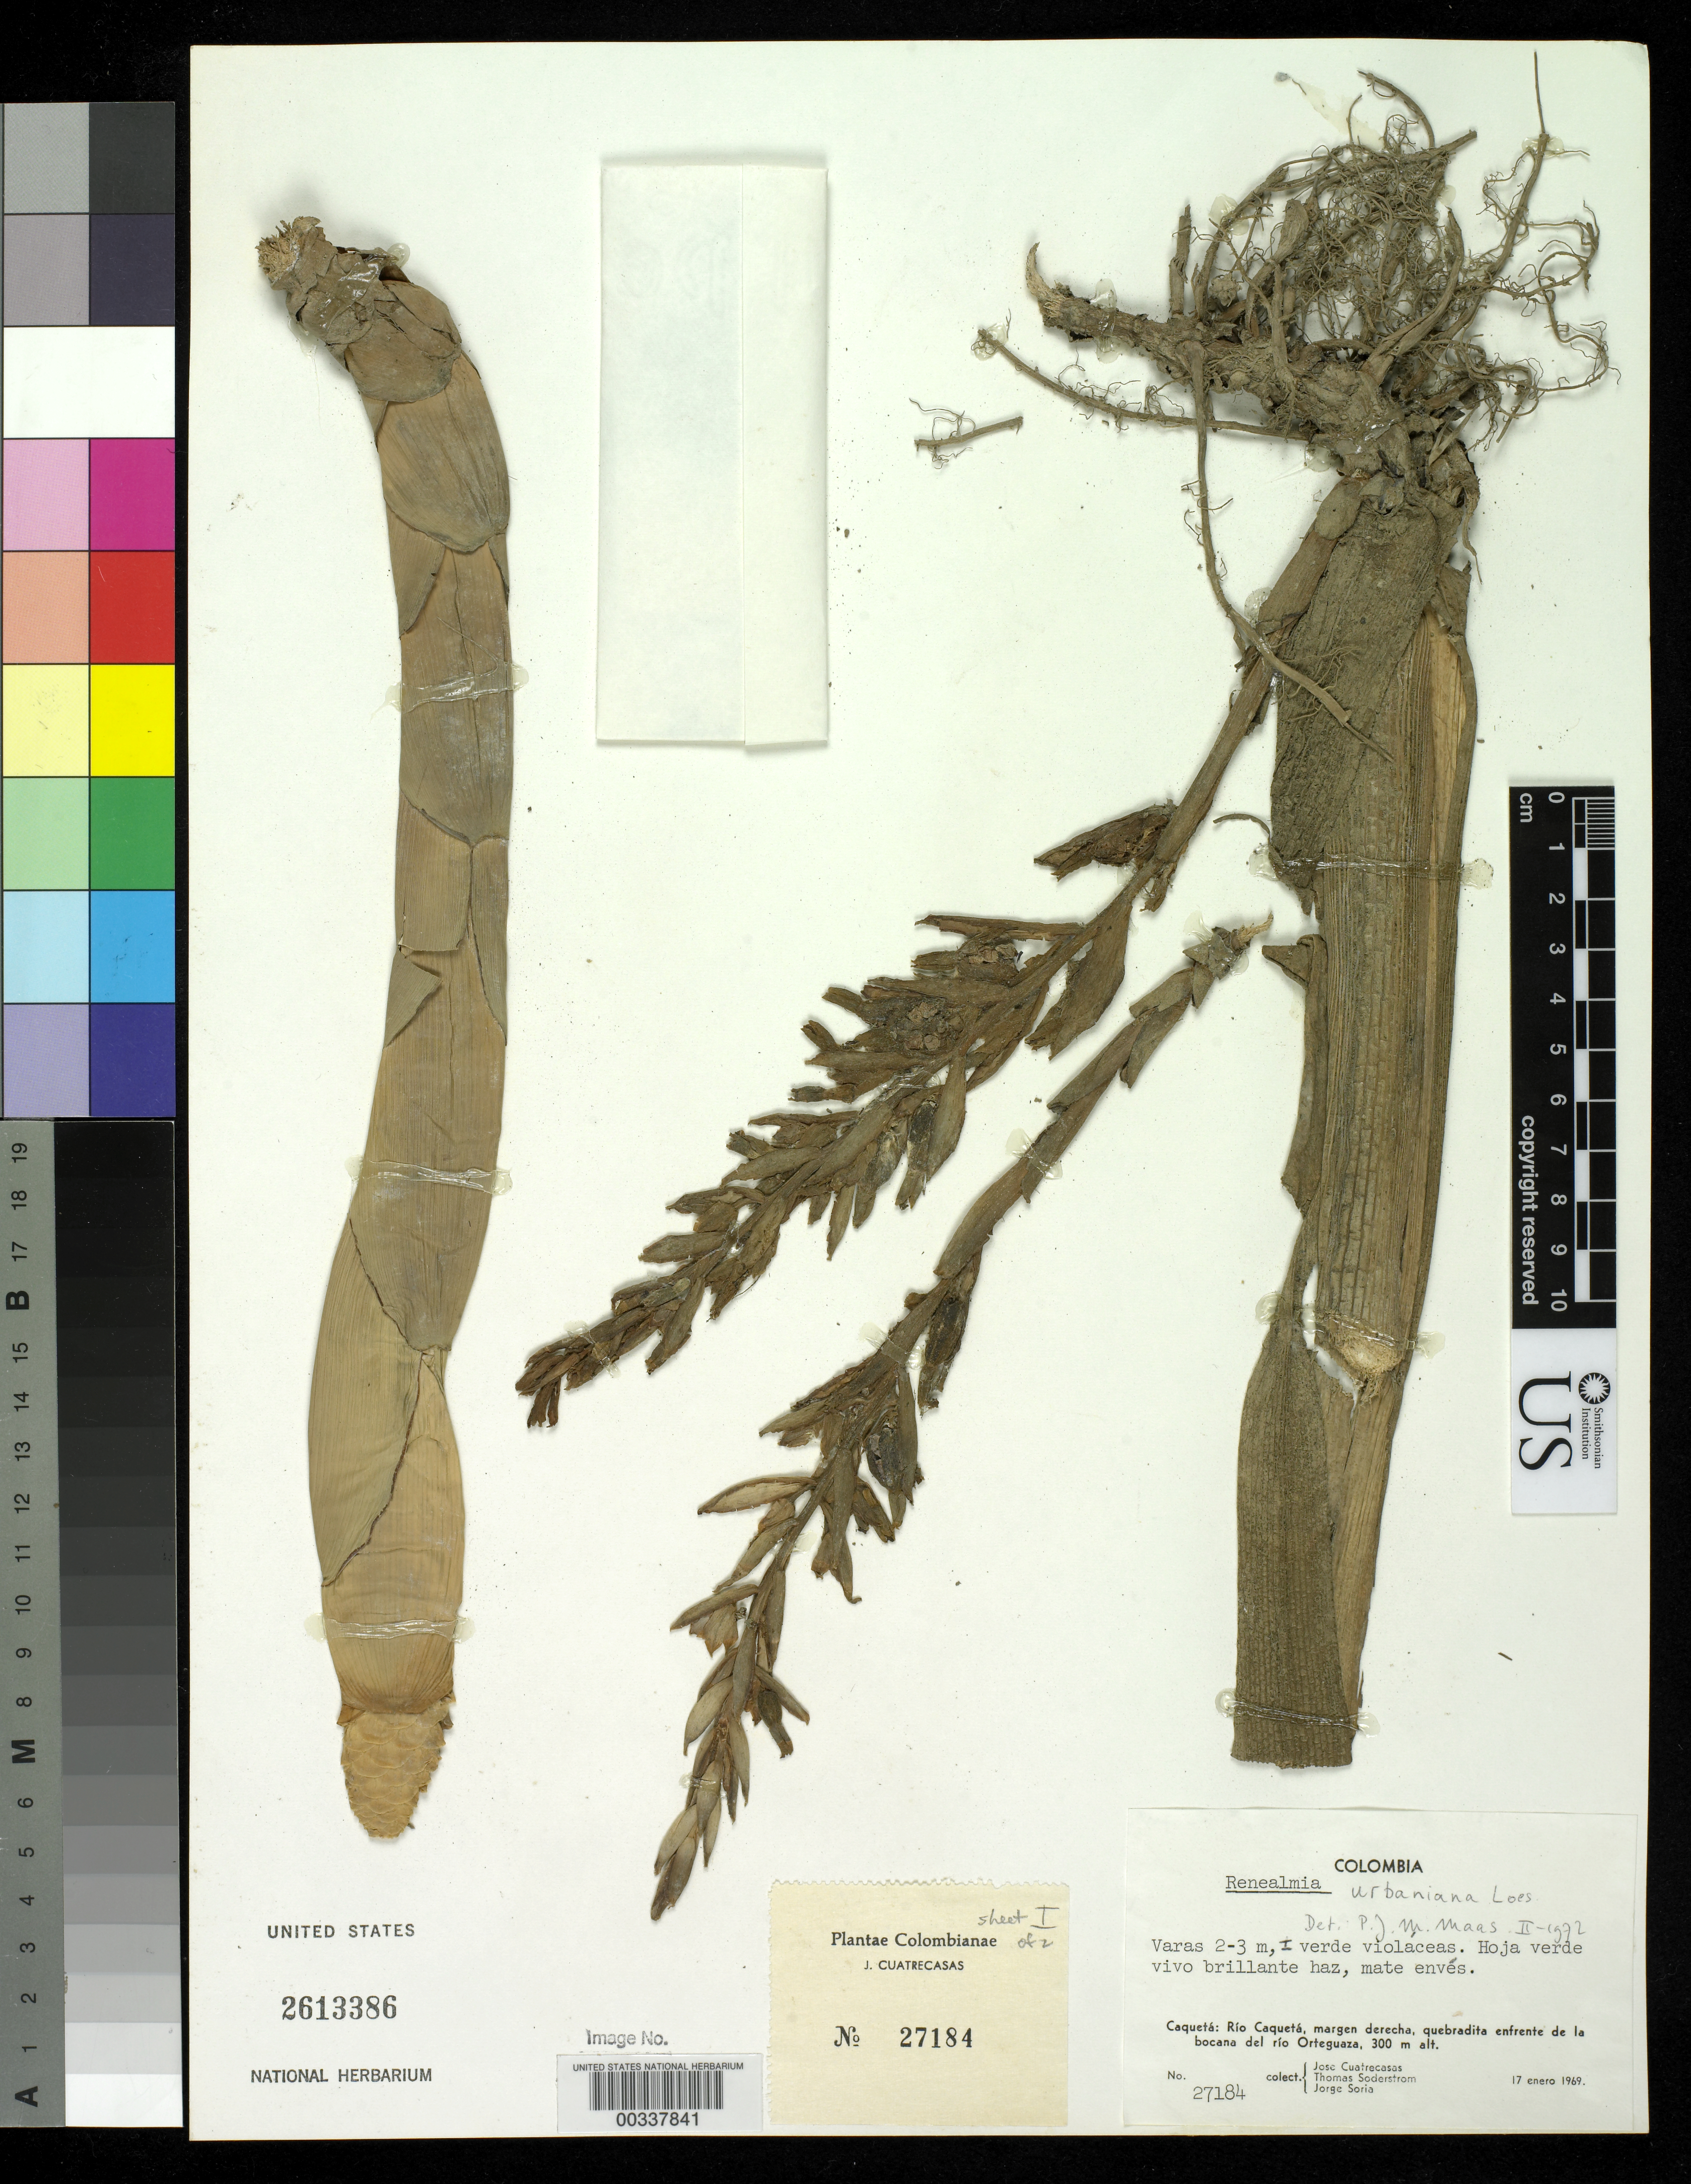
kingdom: Plantae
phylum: Tracheophyta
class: Liliopsida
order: Zingiberales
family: Zingiberaceae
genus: Renealmia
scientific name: Renealmia urbaniana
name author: Loes.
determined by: Maas, Paul J. M.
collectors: J. Cuatrecasas, T. R. Soderstrom & J. Soria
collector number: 27184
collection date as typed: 17 Jan 1969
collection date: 1969-01-17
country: Colombia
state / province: Caquetá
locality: Rio Caqueta, Margen Derecha, Quebradita enfrente de la BoCana del Rio Ortequaza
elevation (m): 300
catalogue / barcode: US 2613386